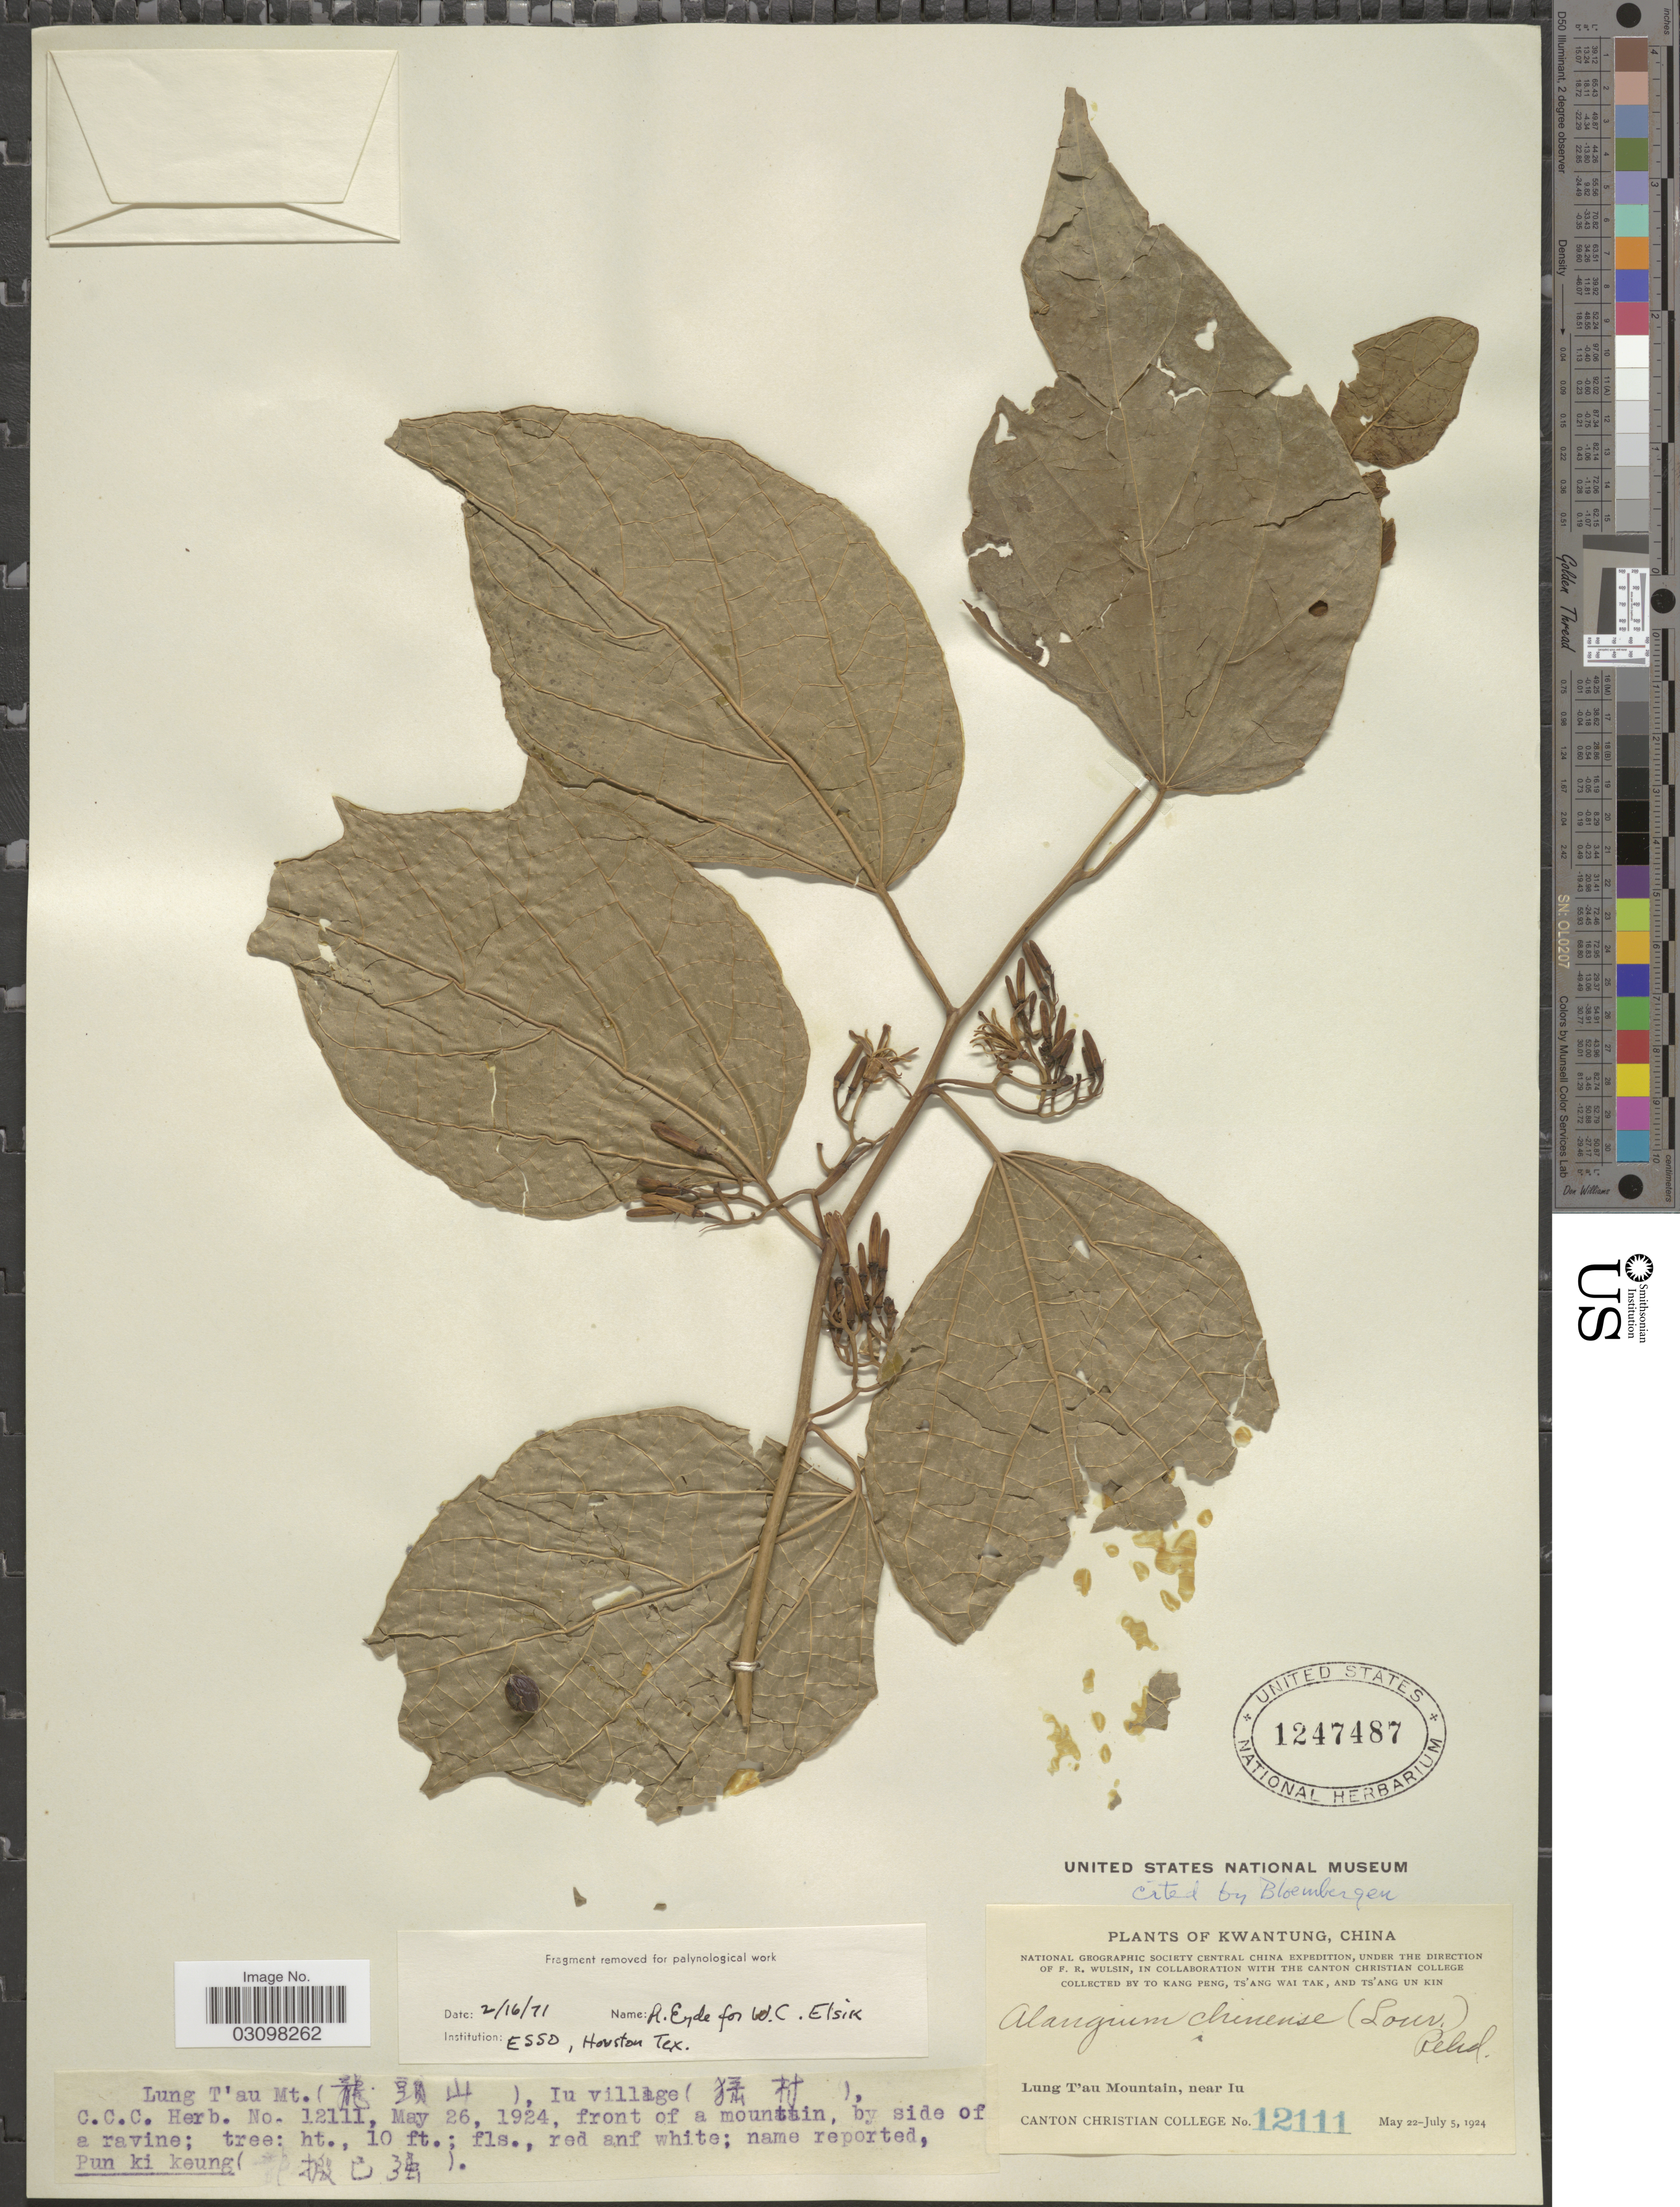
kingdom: Plantae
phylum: Tracheophyta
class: Magnoliopsida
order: Cornales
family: Cornaceae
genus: Alangium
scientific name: Alangium chinense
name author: (Harms) Rehder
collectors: To Kang P'eng, W. T. Tsang & Ts' Ang Un Kin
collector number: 12111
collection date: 1924-05-26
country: China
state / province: Guangdong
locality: Kwangtung. Lung T'au Mountain, near Iu. Lung T'au Mt, Iu village, front of a mountain, by side of a ravine.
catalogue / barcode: US 1247487